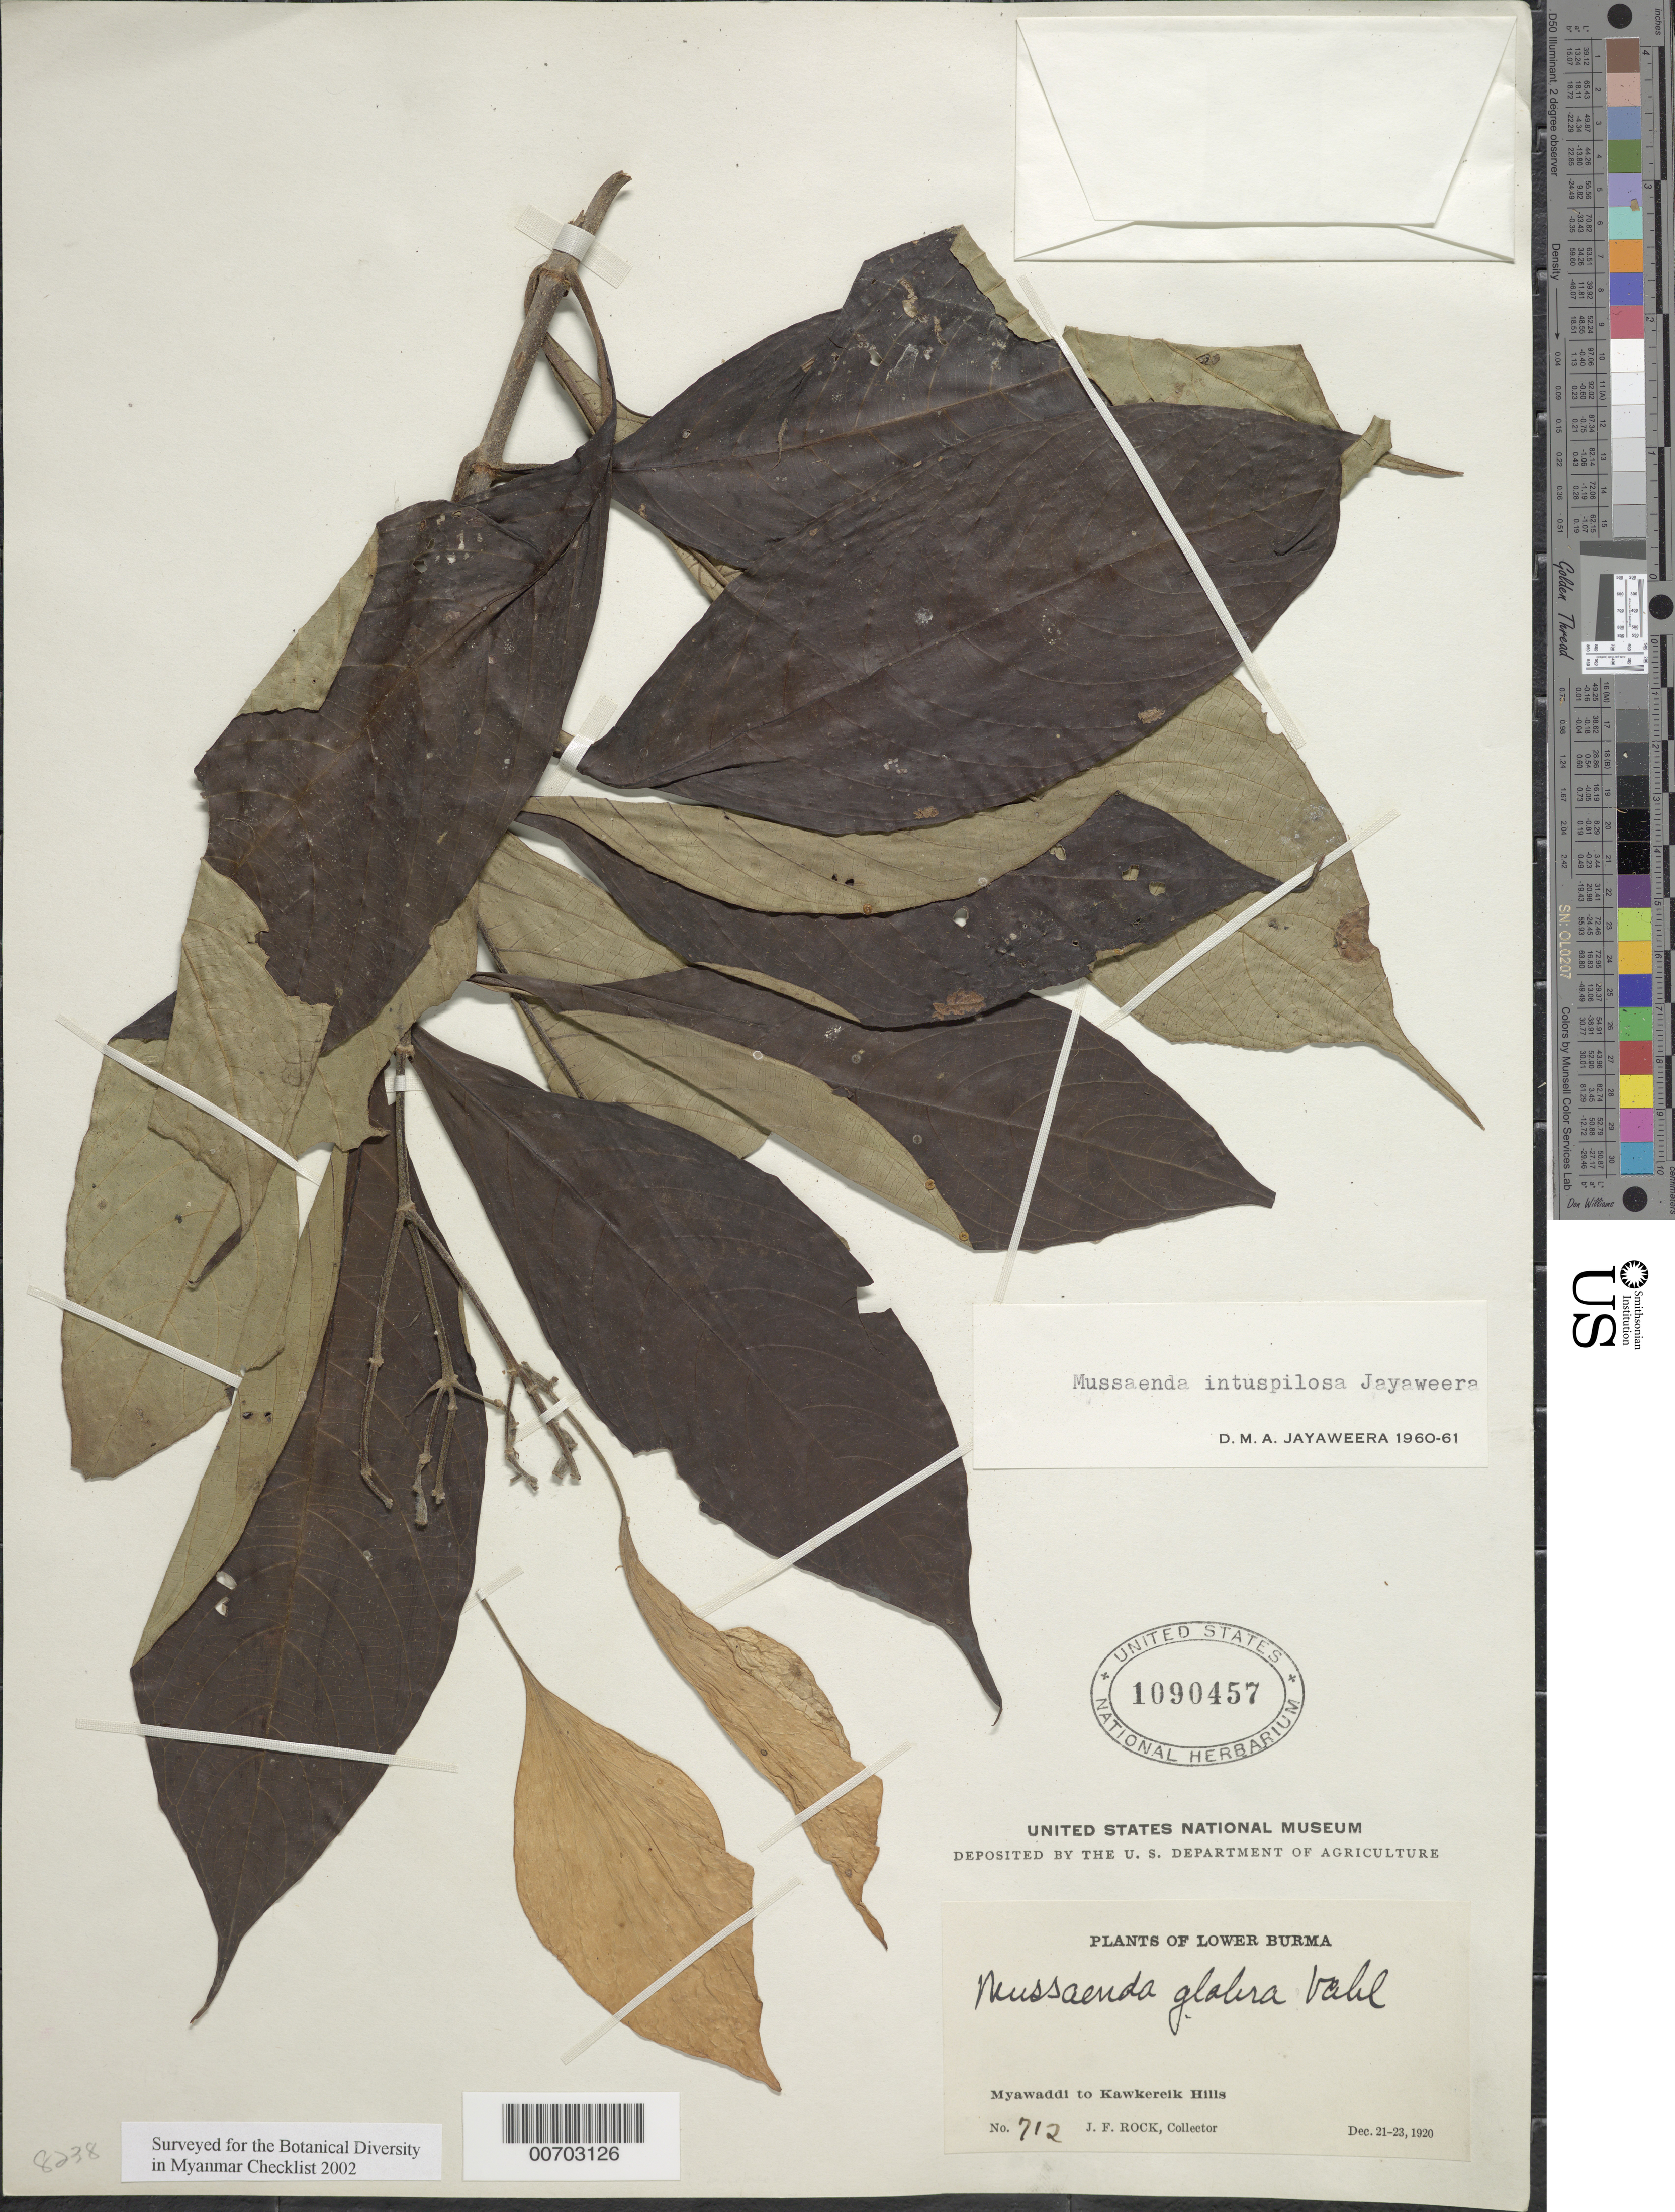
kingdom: Plantae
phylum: Tracheophyta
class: Magnoliopsida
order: Gentianales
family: Rubiaceae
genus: Mussaenda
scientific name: Mussaenda intuspilosa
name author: Jayaw.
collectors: J. F. Rock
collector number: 712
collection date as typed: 21 Dec 1920 to 23 Dec 1920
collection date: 1920-12-21/1920-12-23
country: Myanmar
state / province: Kawthule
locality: Myawaddi to Kawkereik Hills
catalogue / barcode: US 1090457